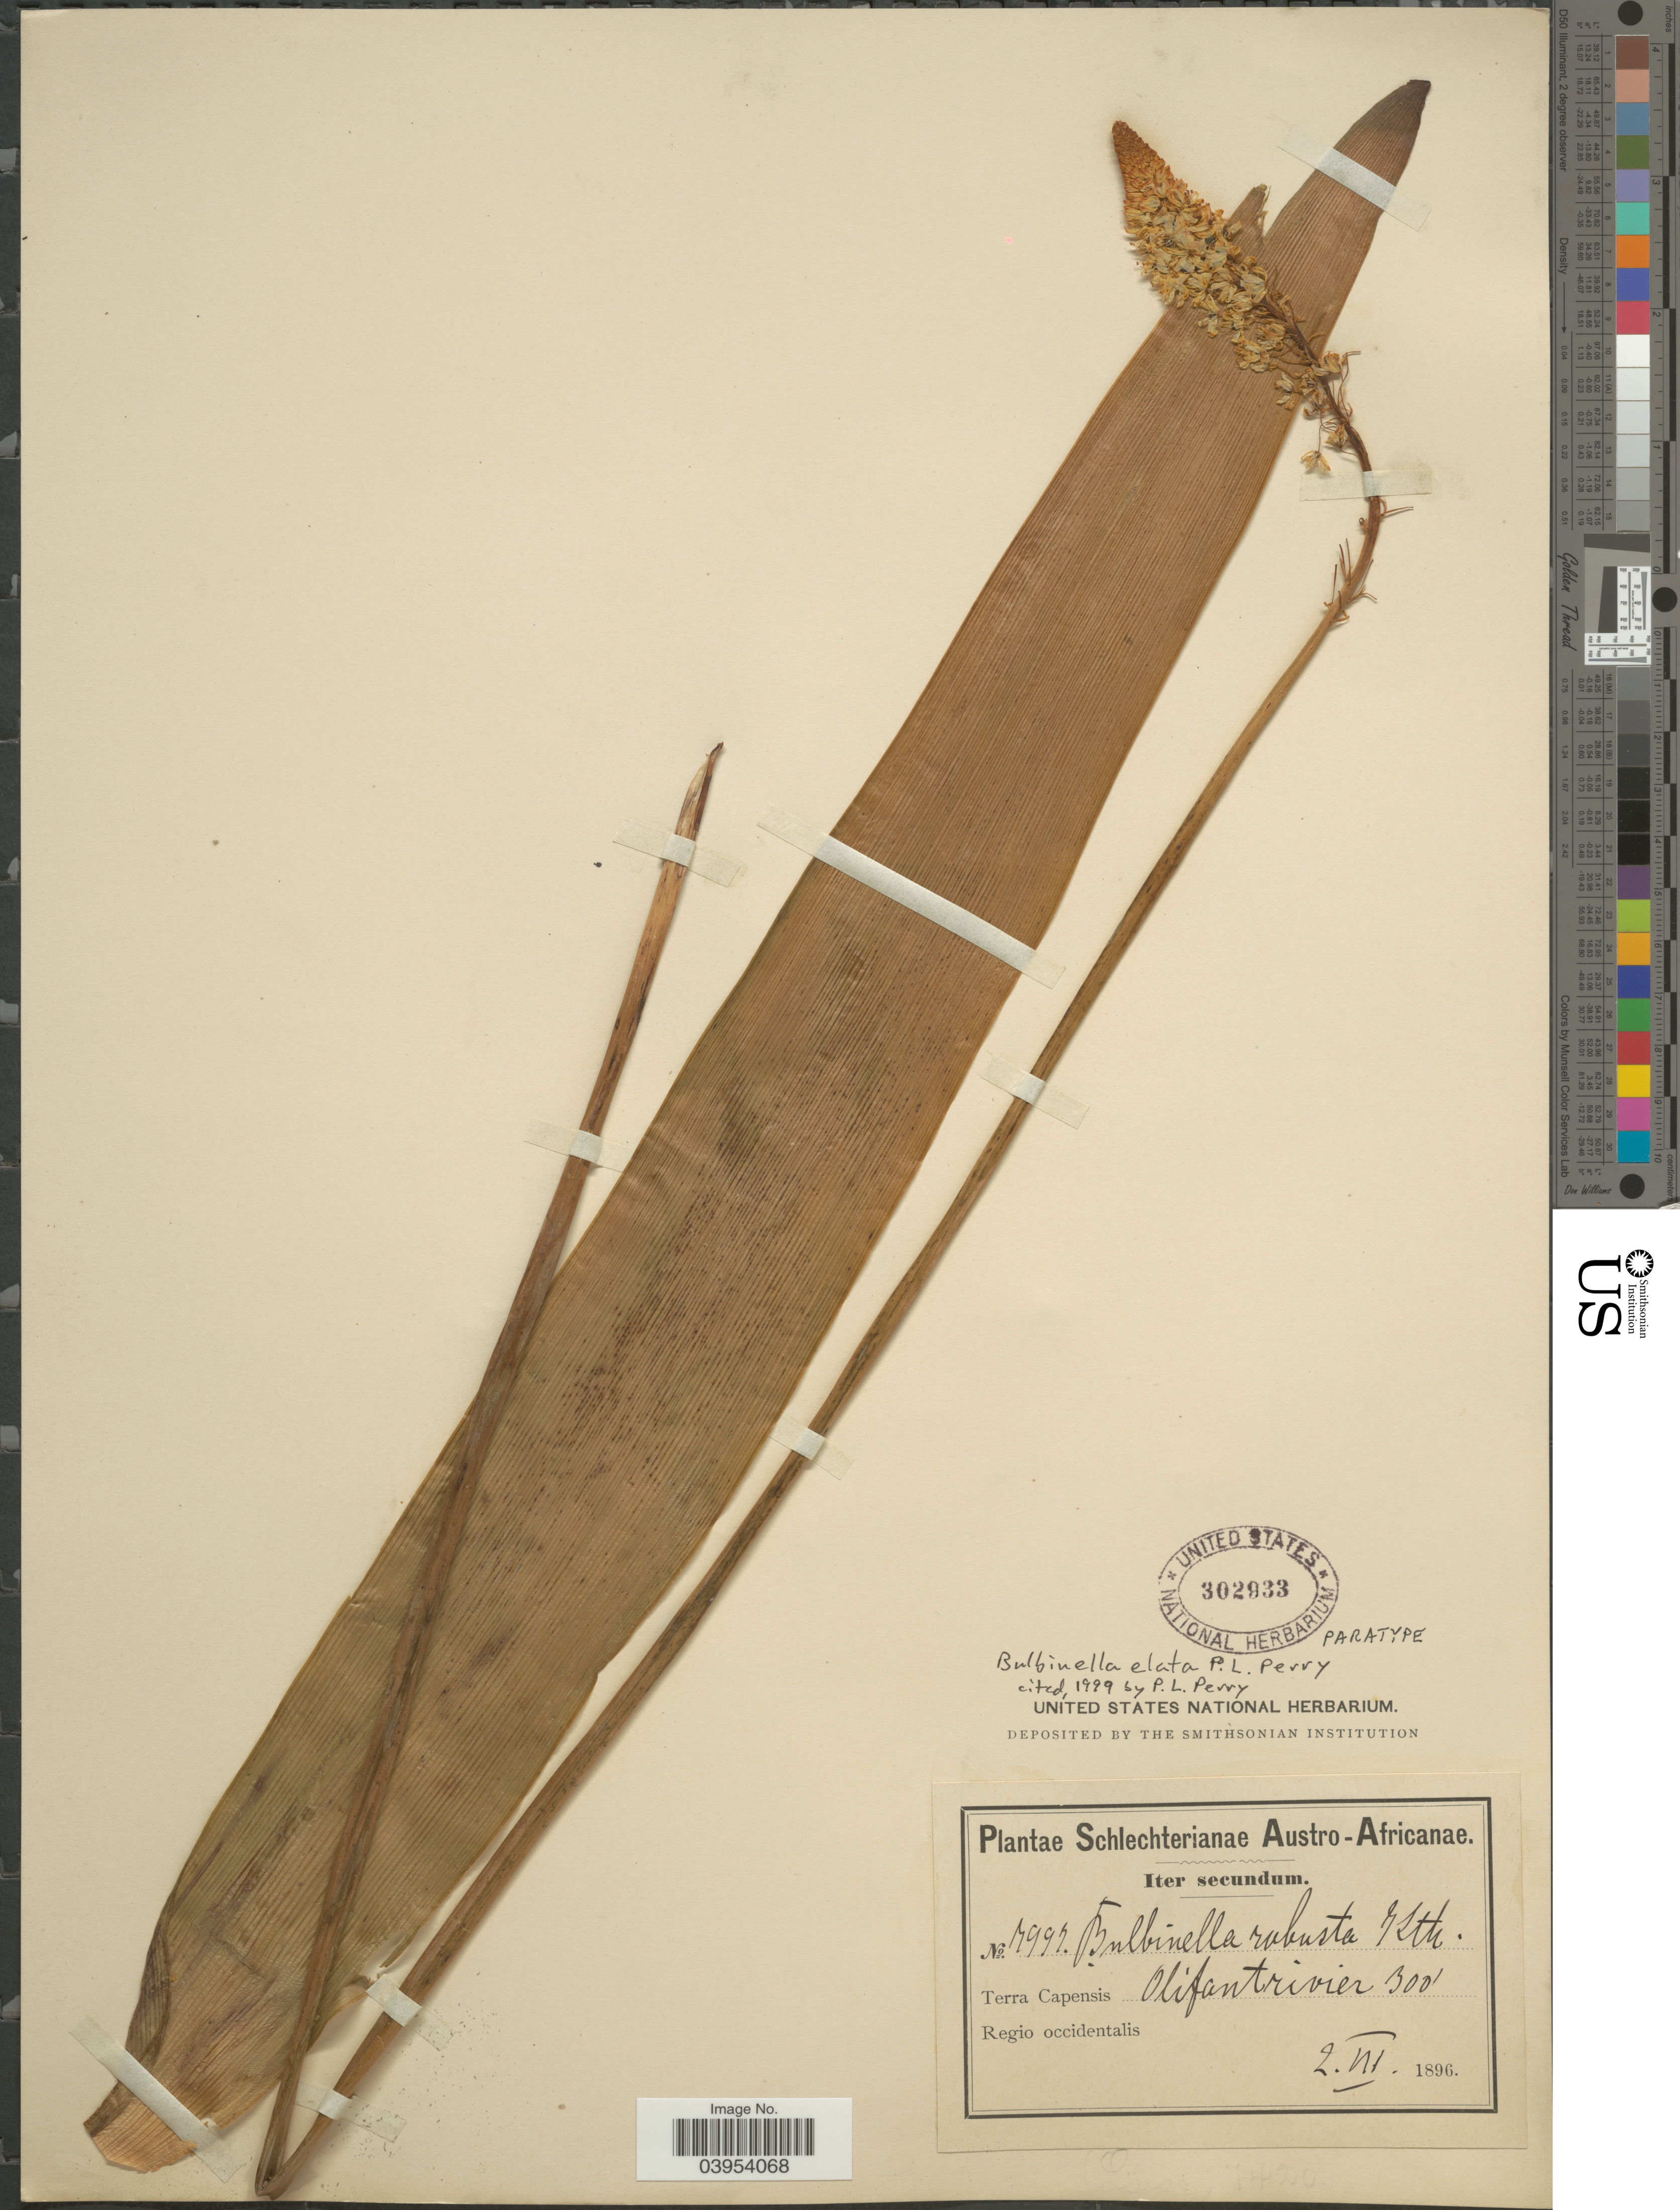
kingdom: Plantae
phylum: Tracheophyta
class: Liliopsida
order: Asparagales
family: Asphodelaceae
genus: Bulbinella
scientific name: Bulbinella elata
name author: P.L. Perry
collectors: Schlechter, --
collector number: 7997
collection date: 1896-07-02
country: South Africa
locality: Austro-Africanae. Terra Capensis Olifantrivier. Regio occidentalis.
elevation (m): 91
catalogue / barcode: US 302933